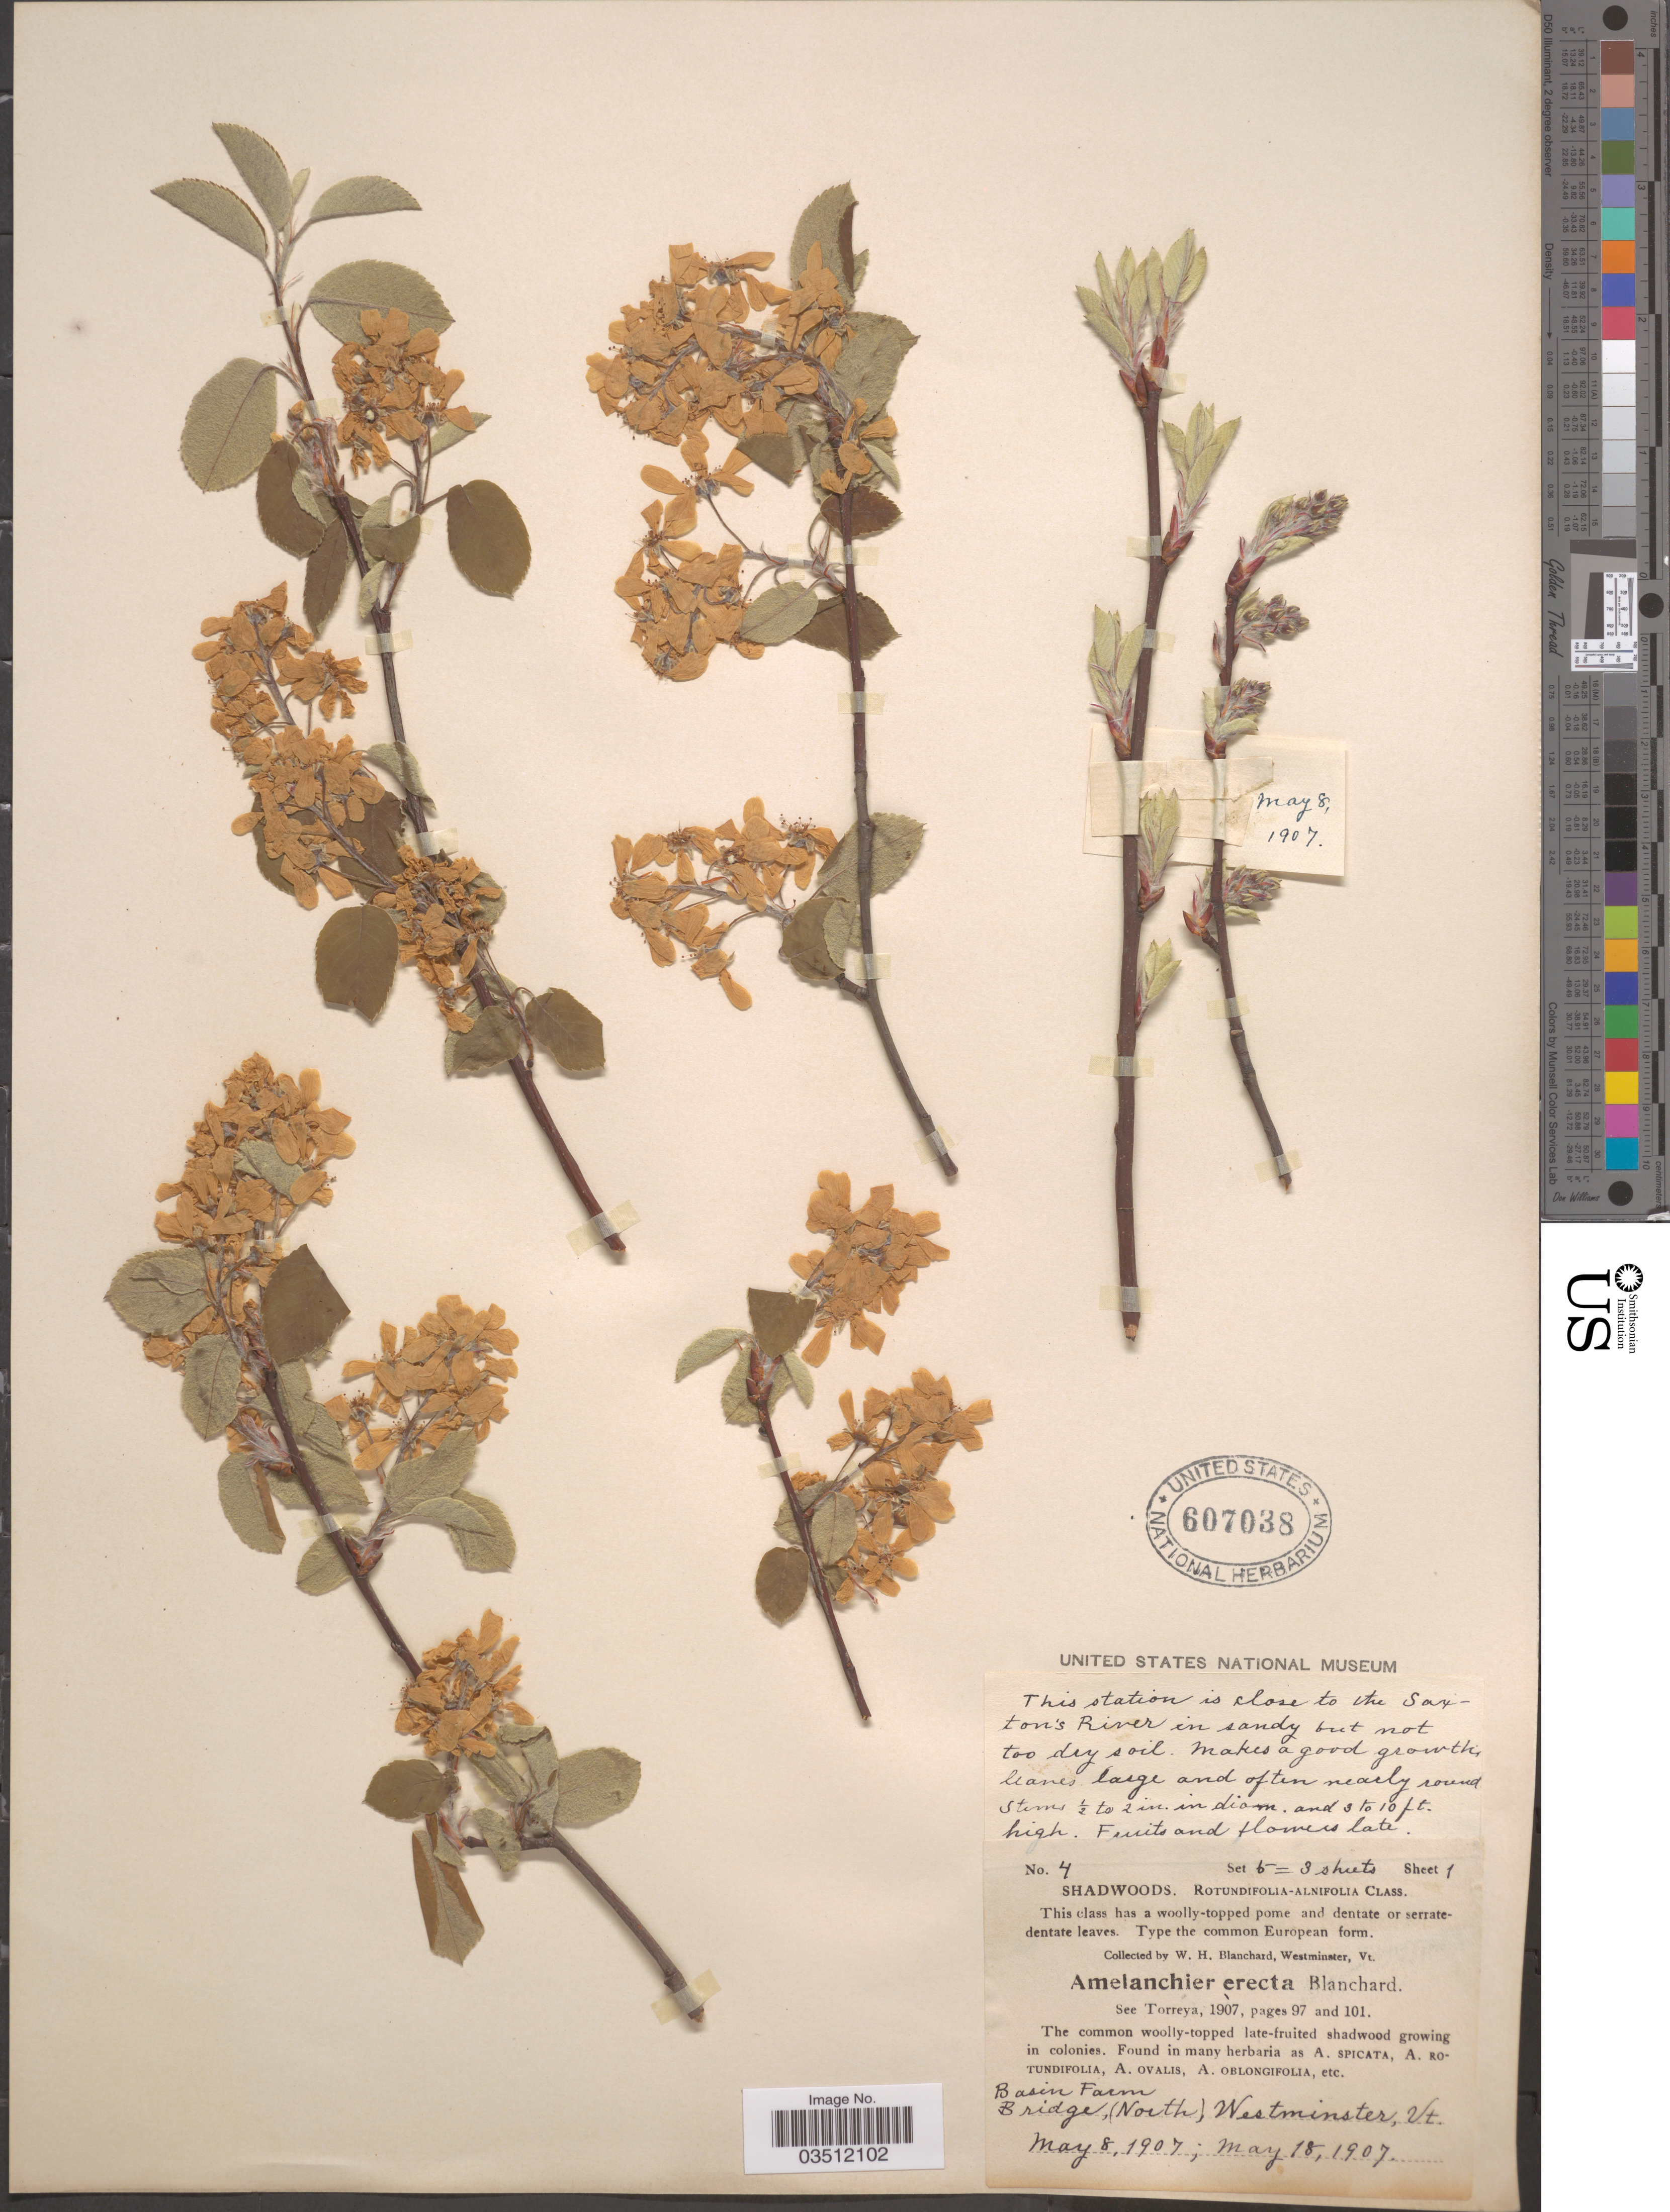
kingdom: Plantae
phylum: Tracheophyta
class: Magnoliopsida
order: Rosales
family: Rosaceae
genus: Amelanchier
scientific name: Amelanchier erecta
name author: Blanch.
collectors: W. H. Blanchard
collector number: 4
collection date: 1907-05-08/1907-05-18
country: United States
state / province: Vermont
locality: Basin Farm Bridge, (North) Westminster.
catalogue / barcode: US 607038